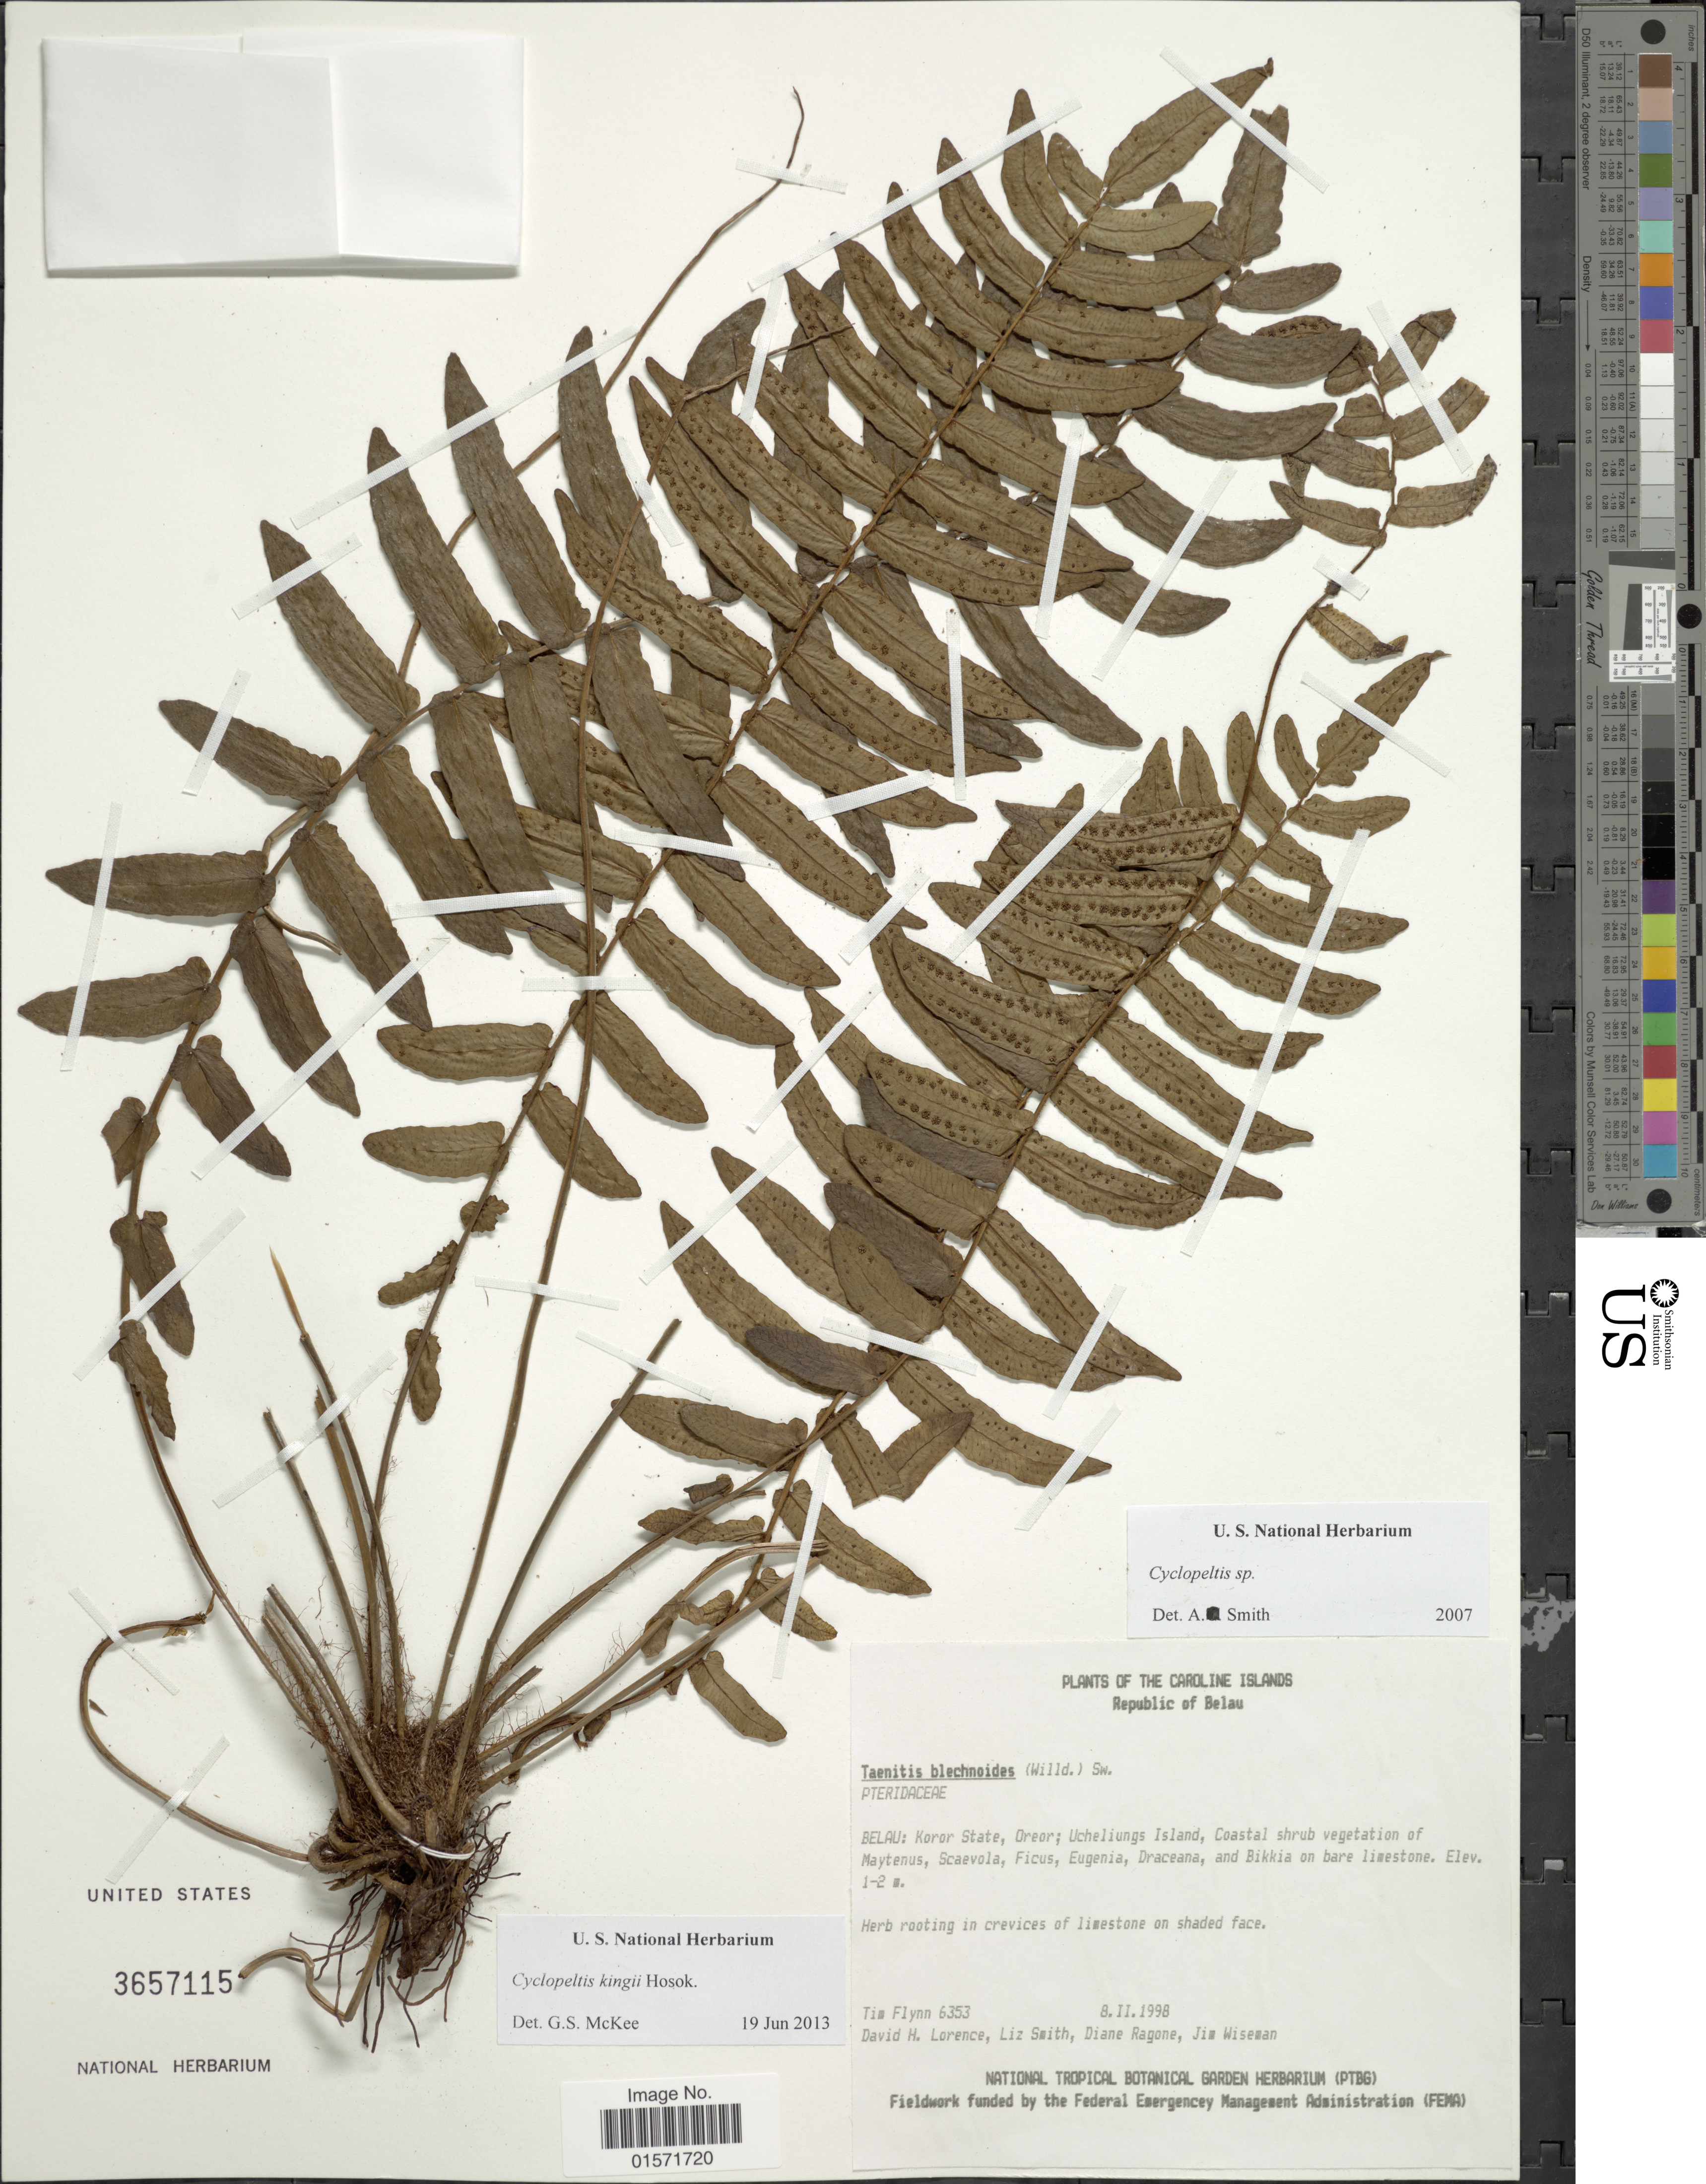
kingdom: Plantae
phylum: Tracheophyta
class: Polypodiopsida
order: Polypodiales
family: Lomariopsidaceae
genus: Cyclopeltis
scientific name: Cyclopeltis kingii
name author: (Hance) Hosok.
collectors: T. W. Flynn, D. Lorence, L. Smith, D. Ragone & J. Wiseman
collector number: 6353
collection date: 1998-02-08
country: Palau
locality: Republic of Belau. Koror State, Oreor: Ucheliungs Island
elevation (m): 1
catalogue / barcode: US 3657115